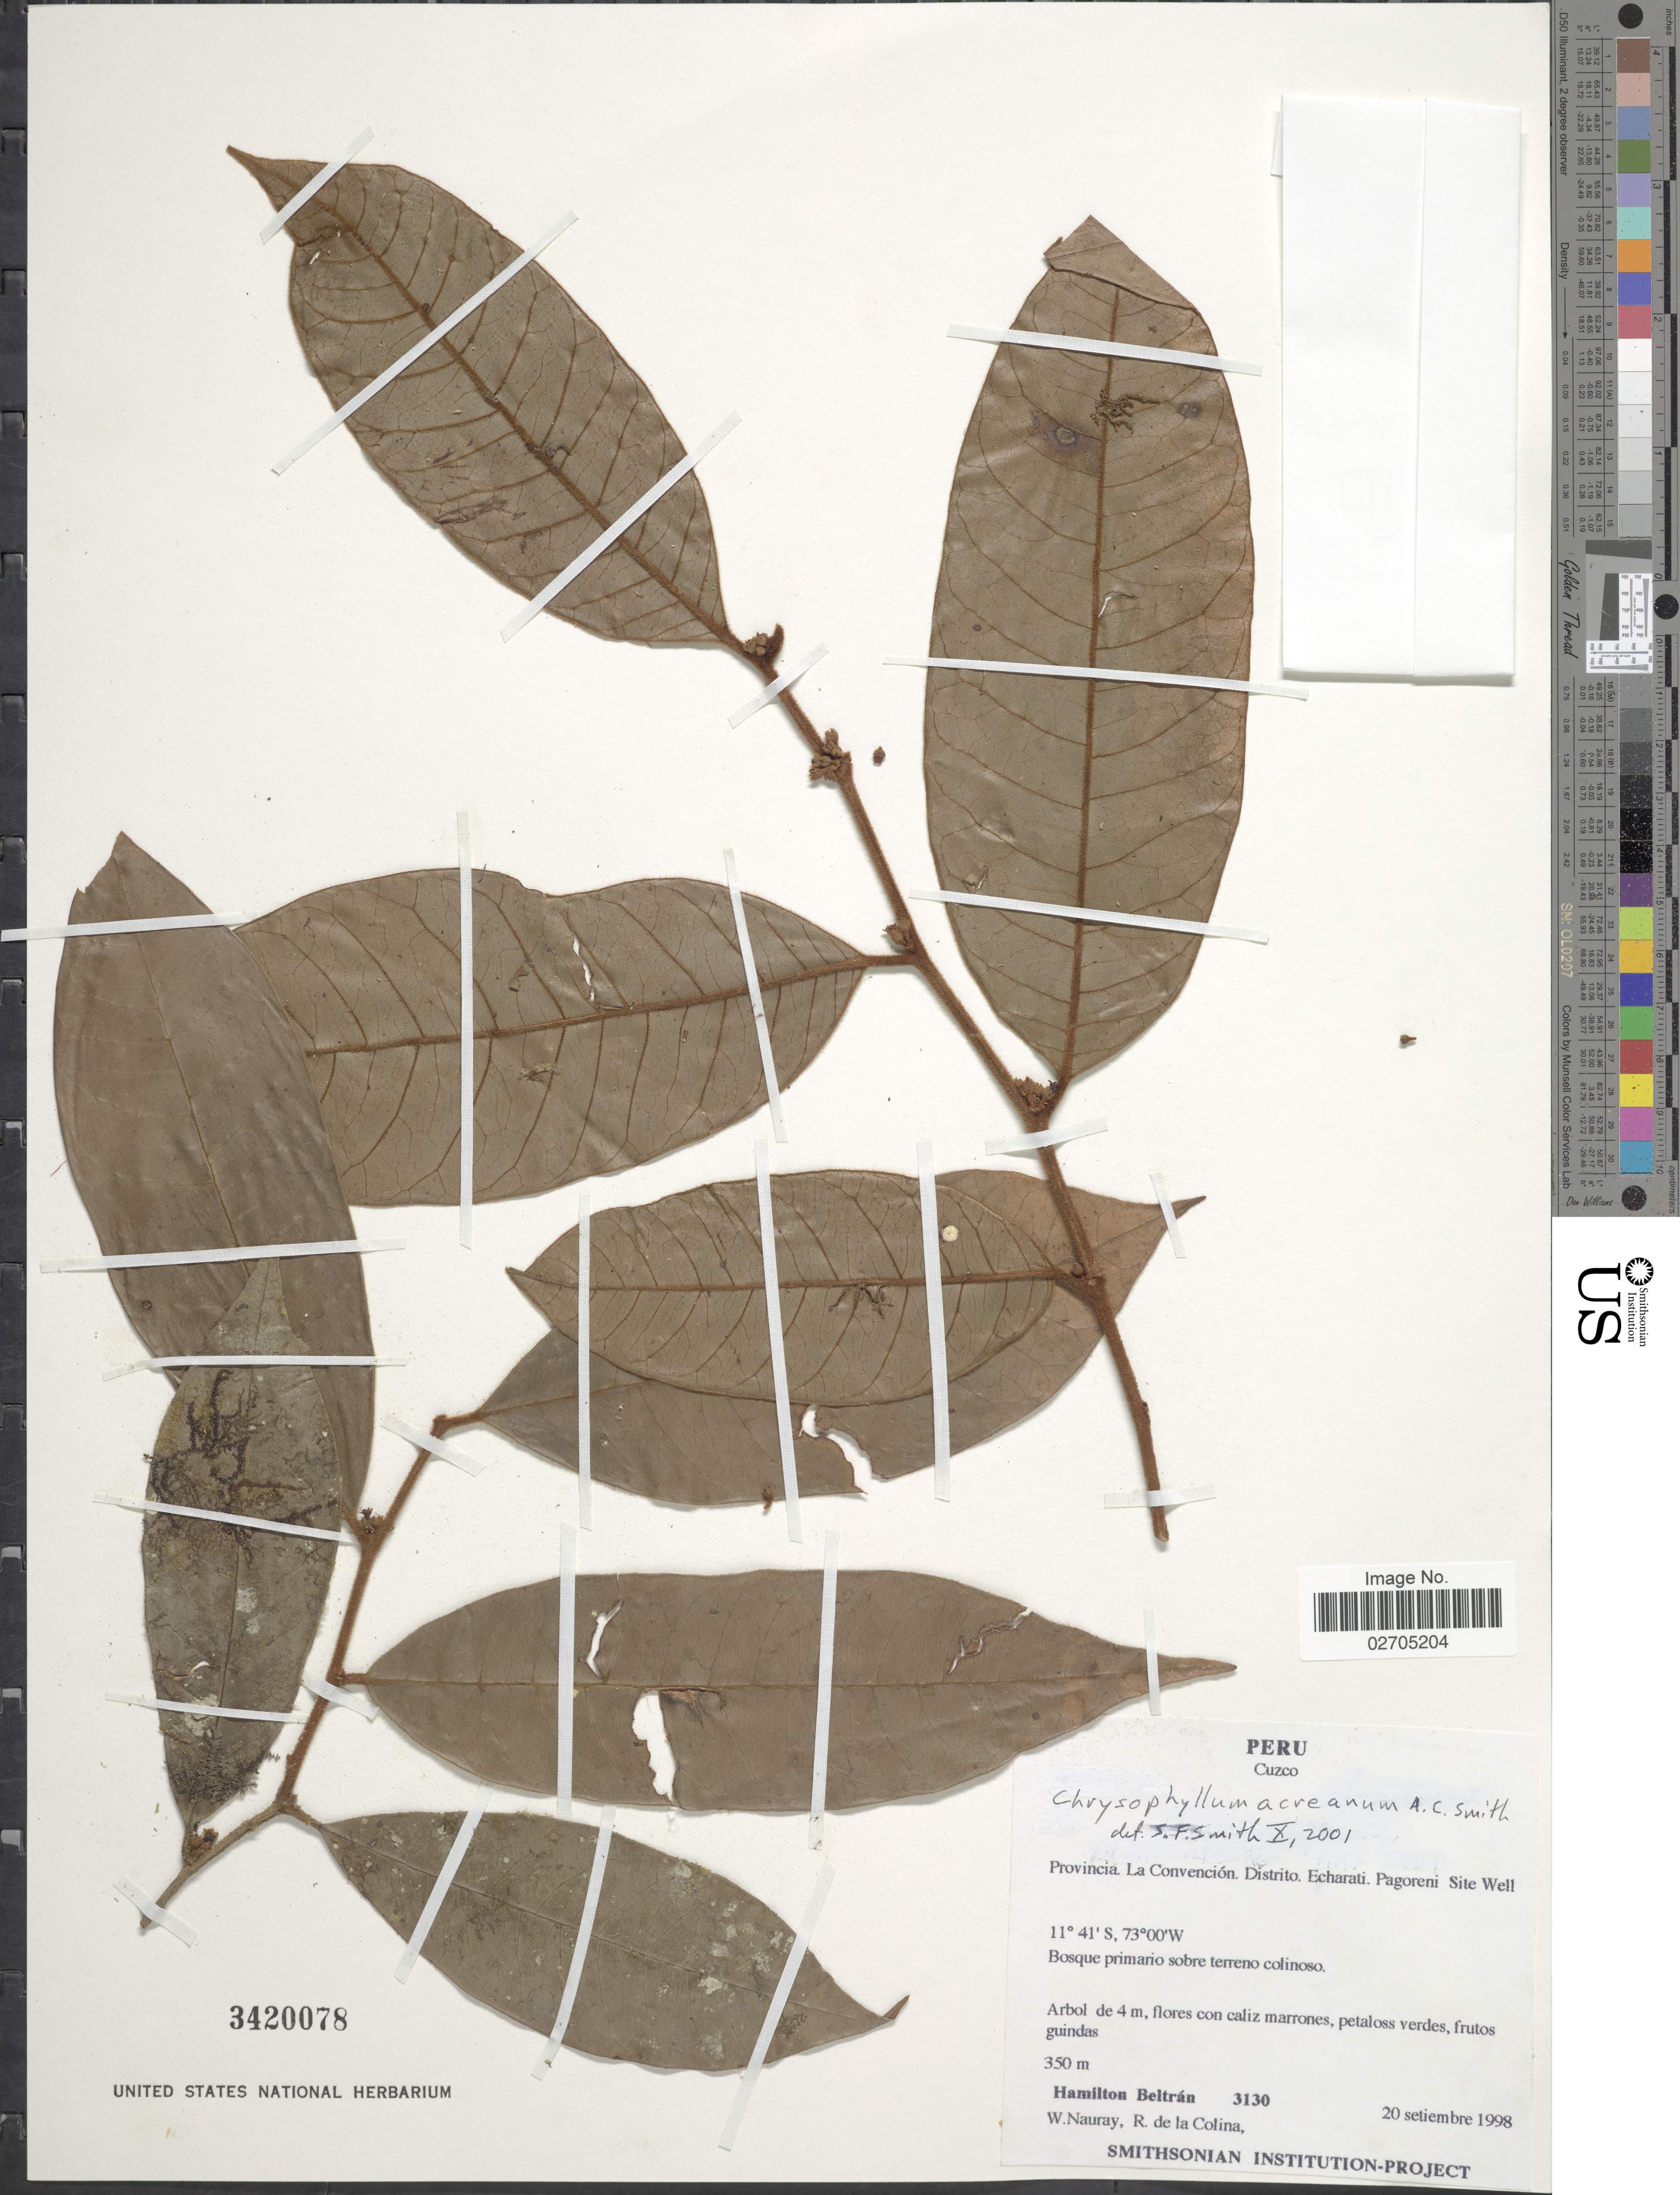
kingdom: Plantae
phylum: Tracheophyta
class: Magnoliopsida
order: Ericales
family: Sapotaceae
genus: Chrysophyllum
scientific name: Chrysophyllum acreanum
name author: A.C. Sm.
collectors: H. Beltran, W. Nauray & R. Colina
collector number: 3130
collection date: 1998-09-20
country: Peru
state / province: Cusco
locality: Cuzco, Provincia La Convencion, Distrito, Echarati, Pagoreni Site Well.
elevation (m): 350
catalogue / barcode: US 3420078